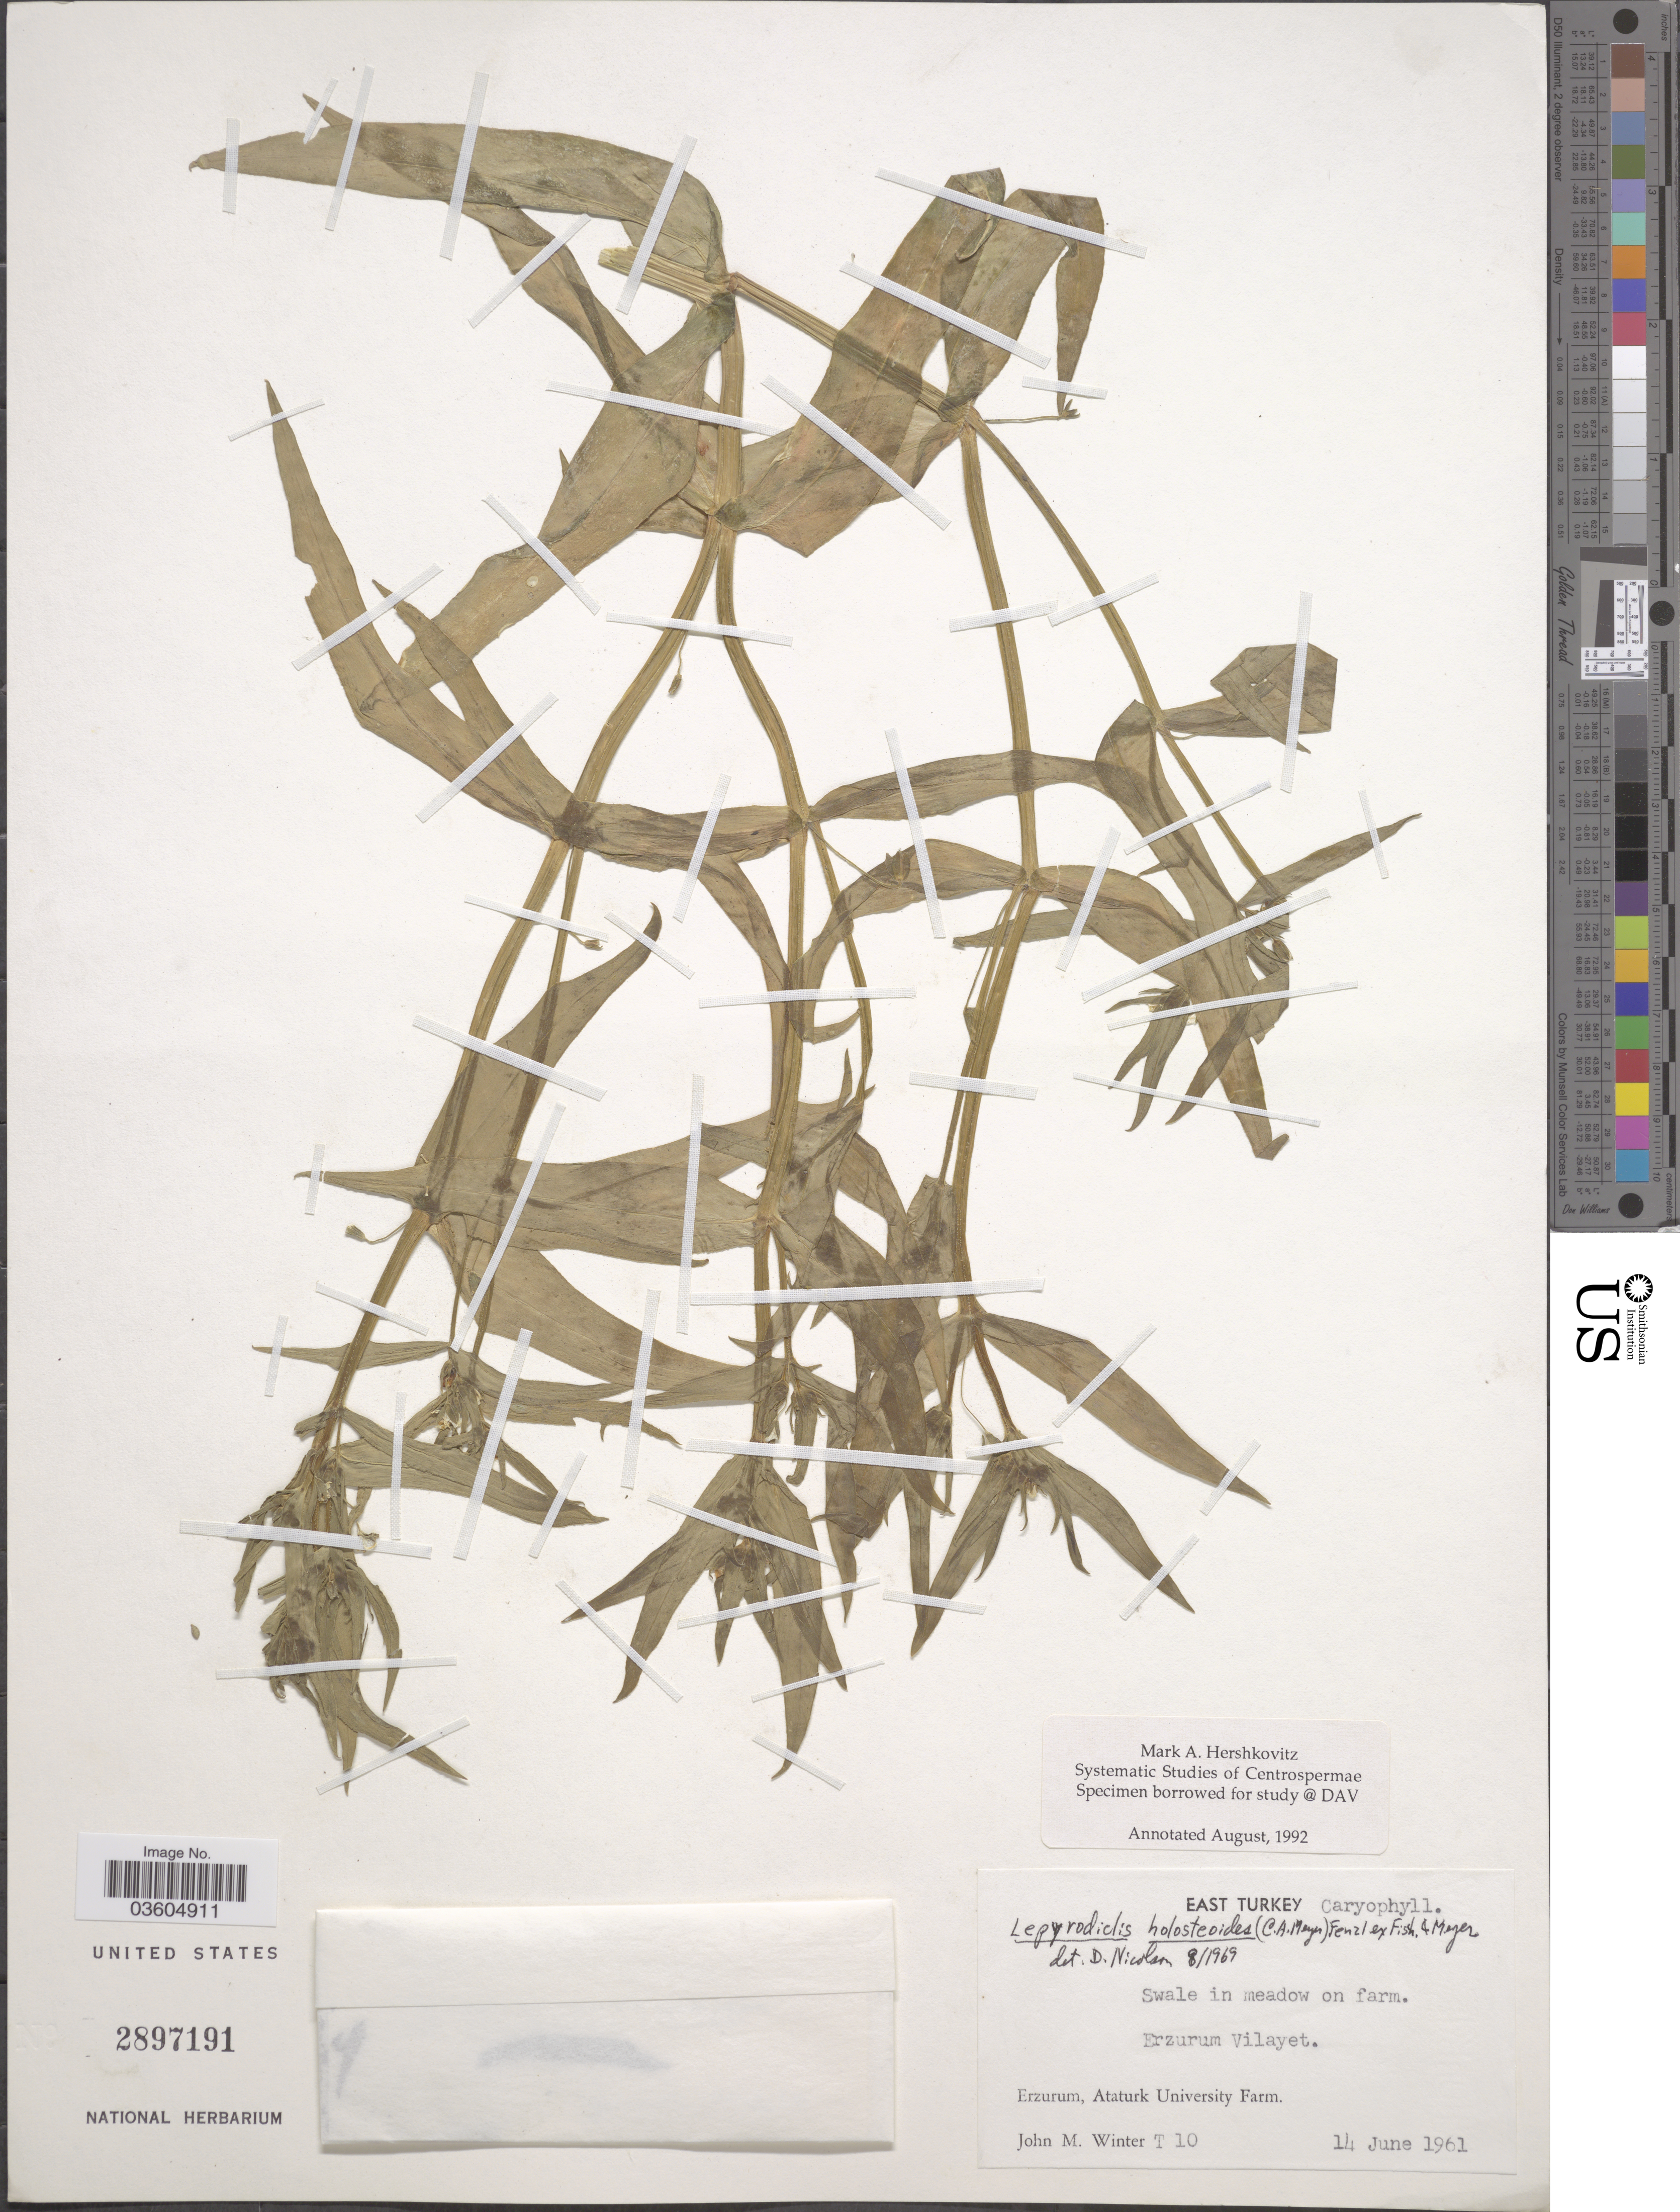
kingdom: Plantae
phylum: Tracheophyta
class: Magnoliopsida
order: Caryophyllales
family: Caryophyllaceae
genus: Lepyrodiclis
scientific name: Lepyrodiclis holosteoides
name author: (C.A. Mey.) Fenzl ex Fisch. & C.A. Mey.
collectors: J. M. Winter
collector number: T10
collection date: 1961-06-14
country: Turkey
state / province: Erzurum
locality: East Turkey. Swale in meadow on farm. Erzurum Vilayet. Ataturk University Farm.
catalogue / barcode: US 2897191